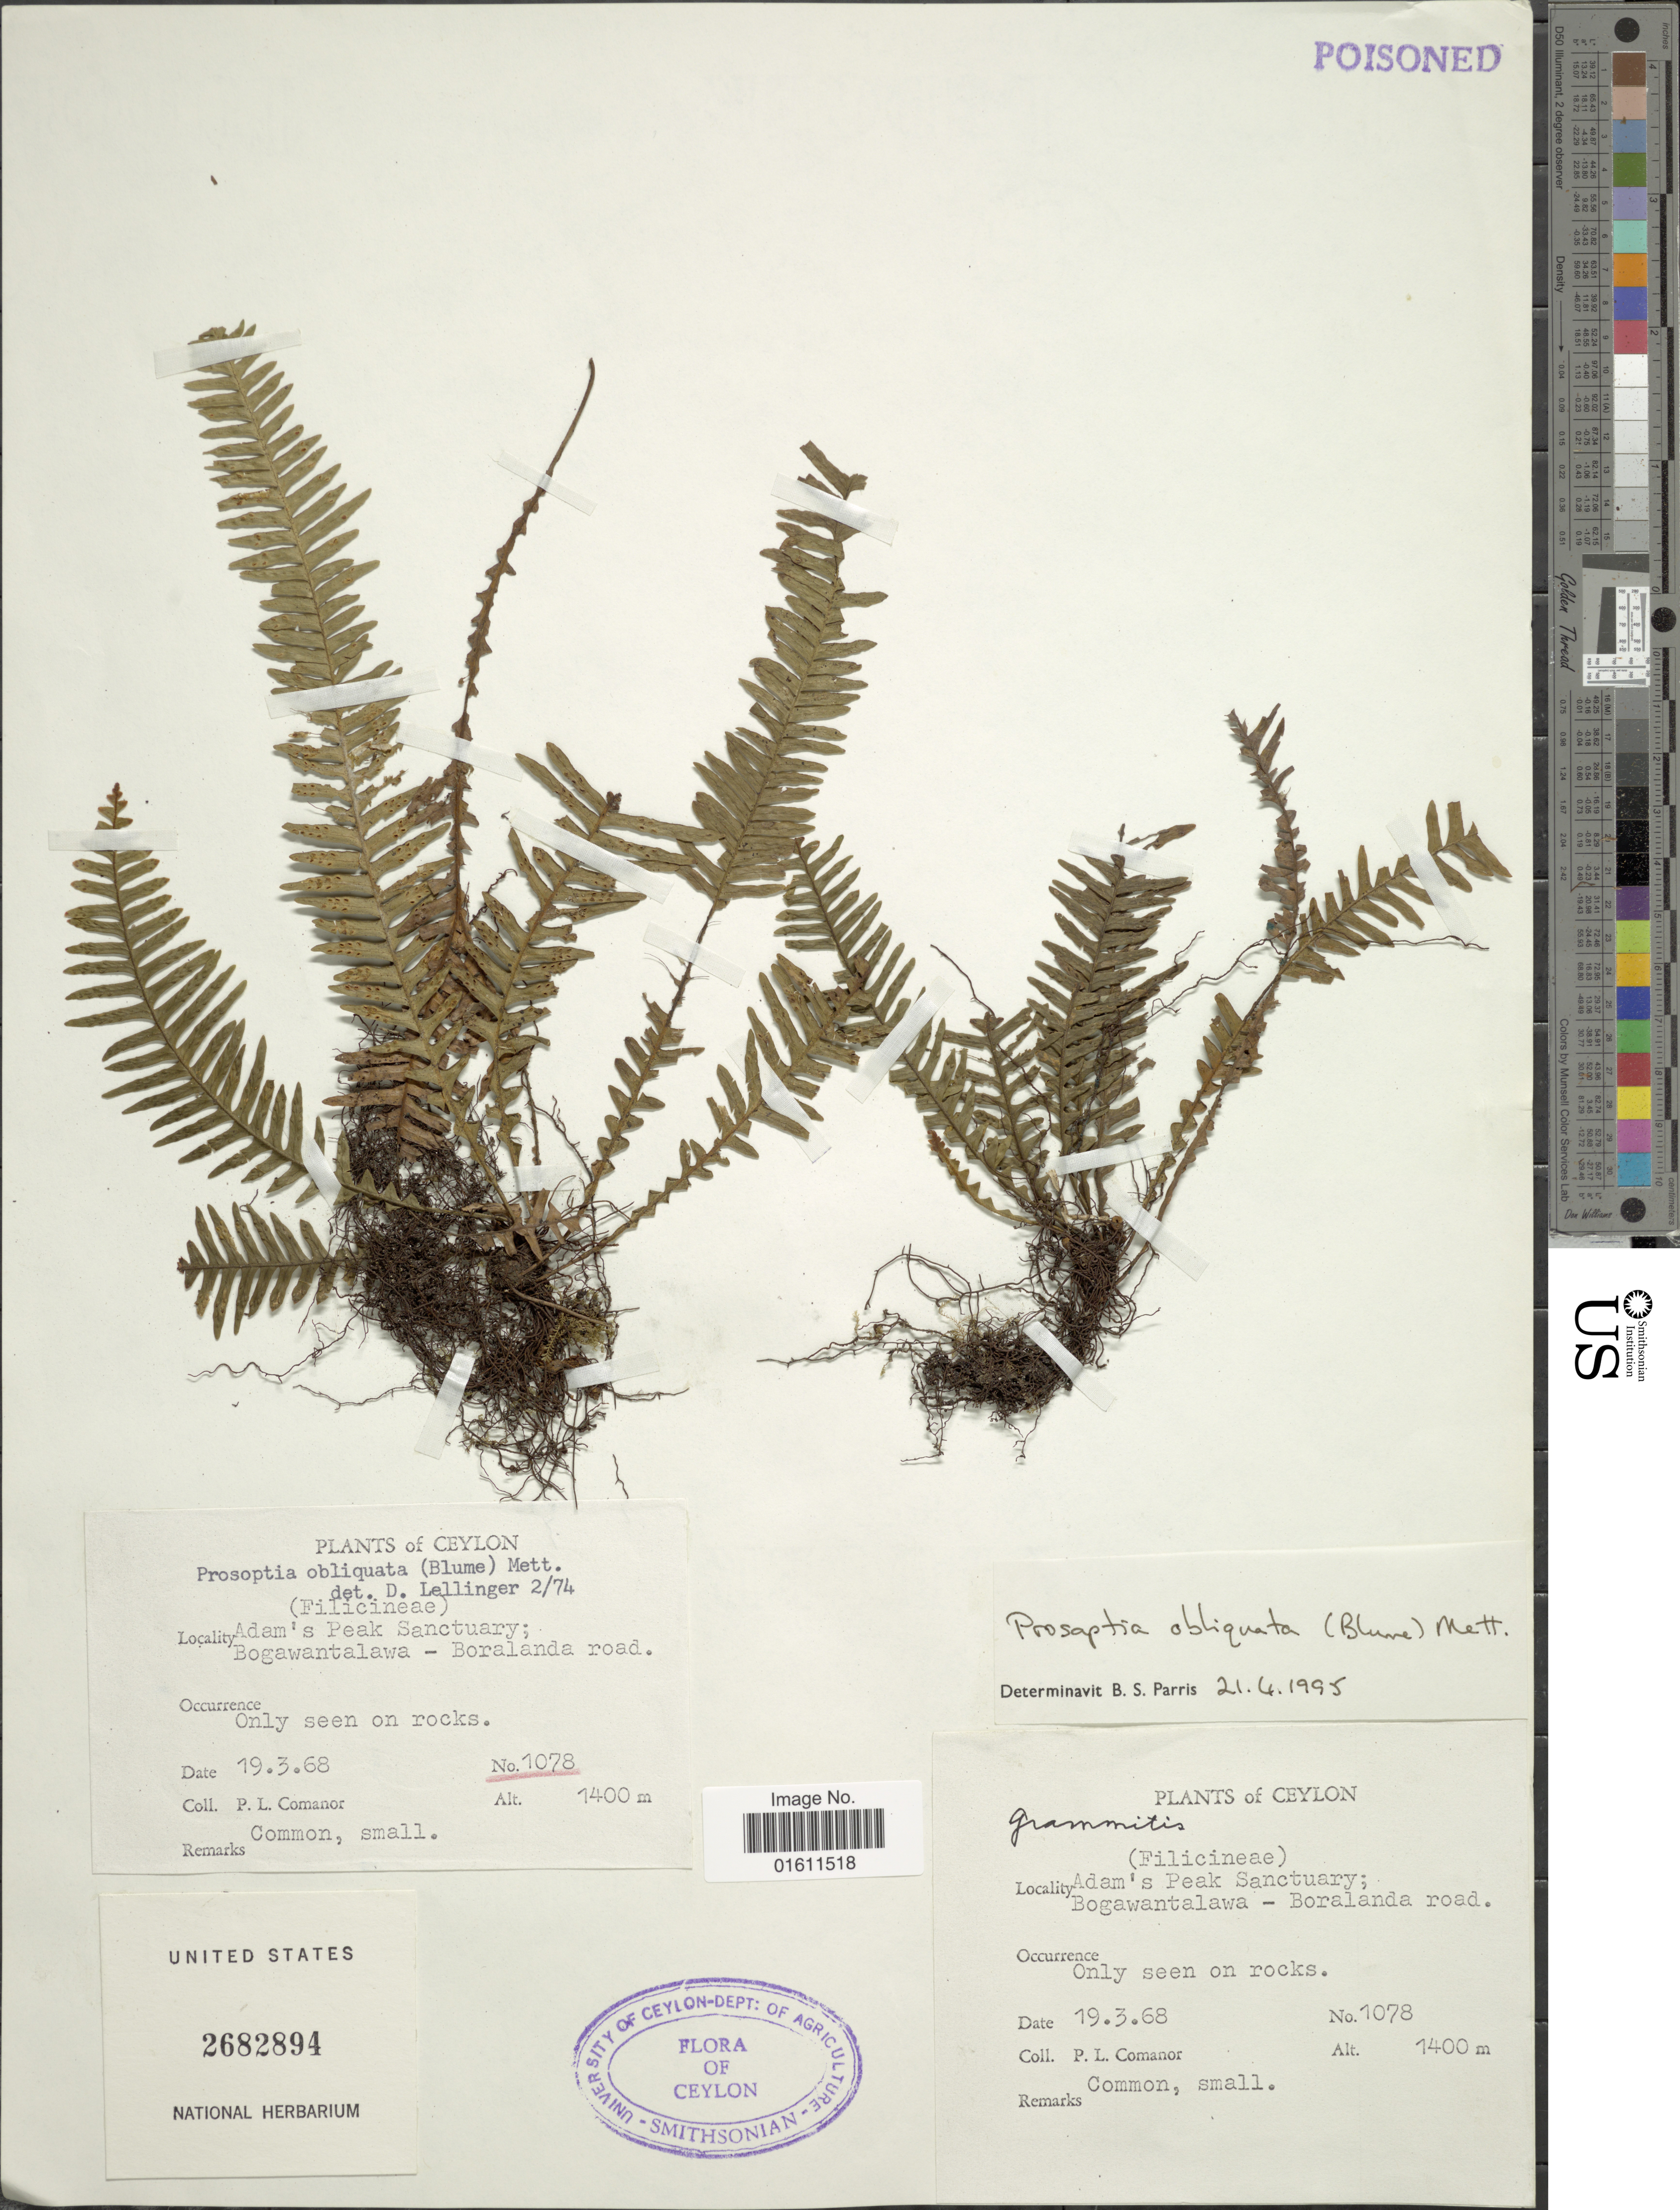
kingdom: Plantae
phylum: Tracheophyta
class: Polypodiopsida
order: Polypodiales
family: Polypodiaceae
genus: Prosaptia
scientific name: Prosaptia obliquata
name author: (Blume) Mett.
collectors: P. Comanor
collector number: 1078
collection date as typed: Transcribed d/m/y: 19/3/68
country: Sri Lanka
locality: Adam's Peak Sanctuary; Bogawantalawa-Boralanda road.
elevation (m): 1400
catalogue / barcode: US 2682894